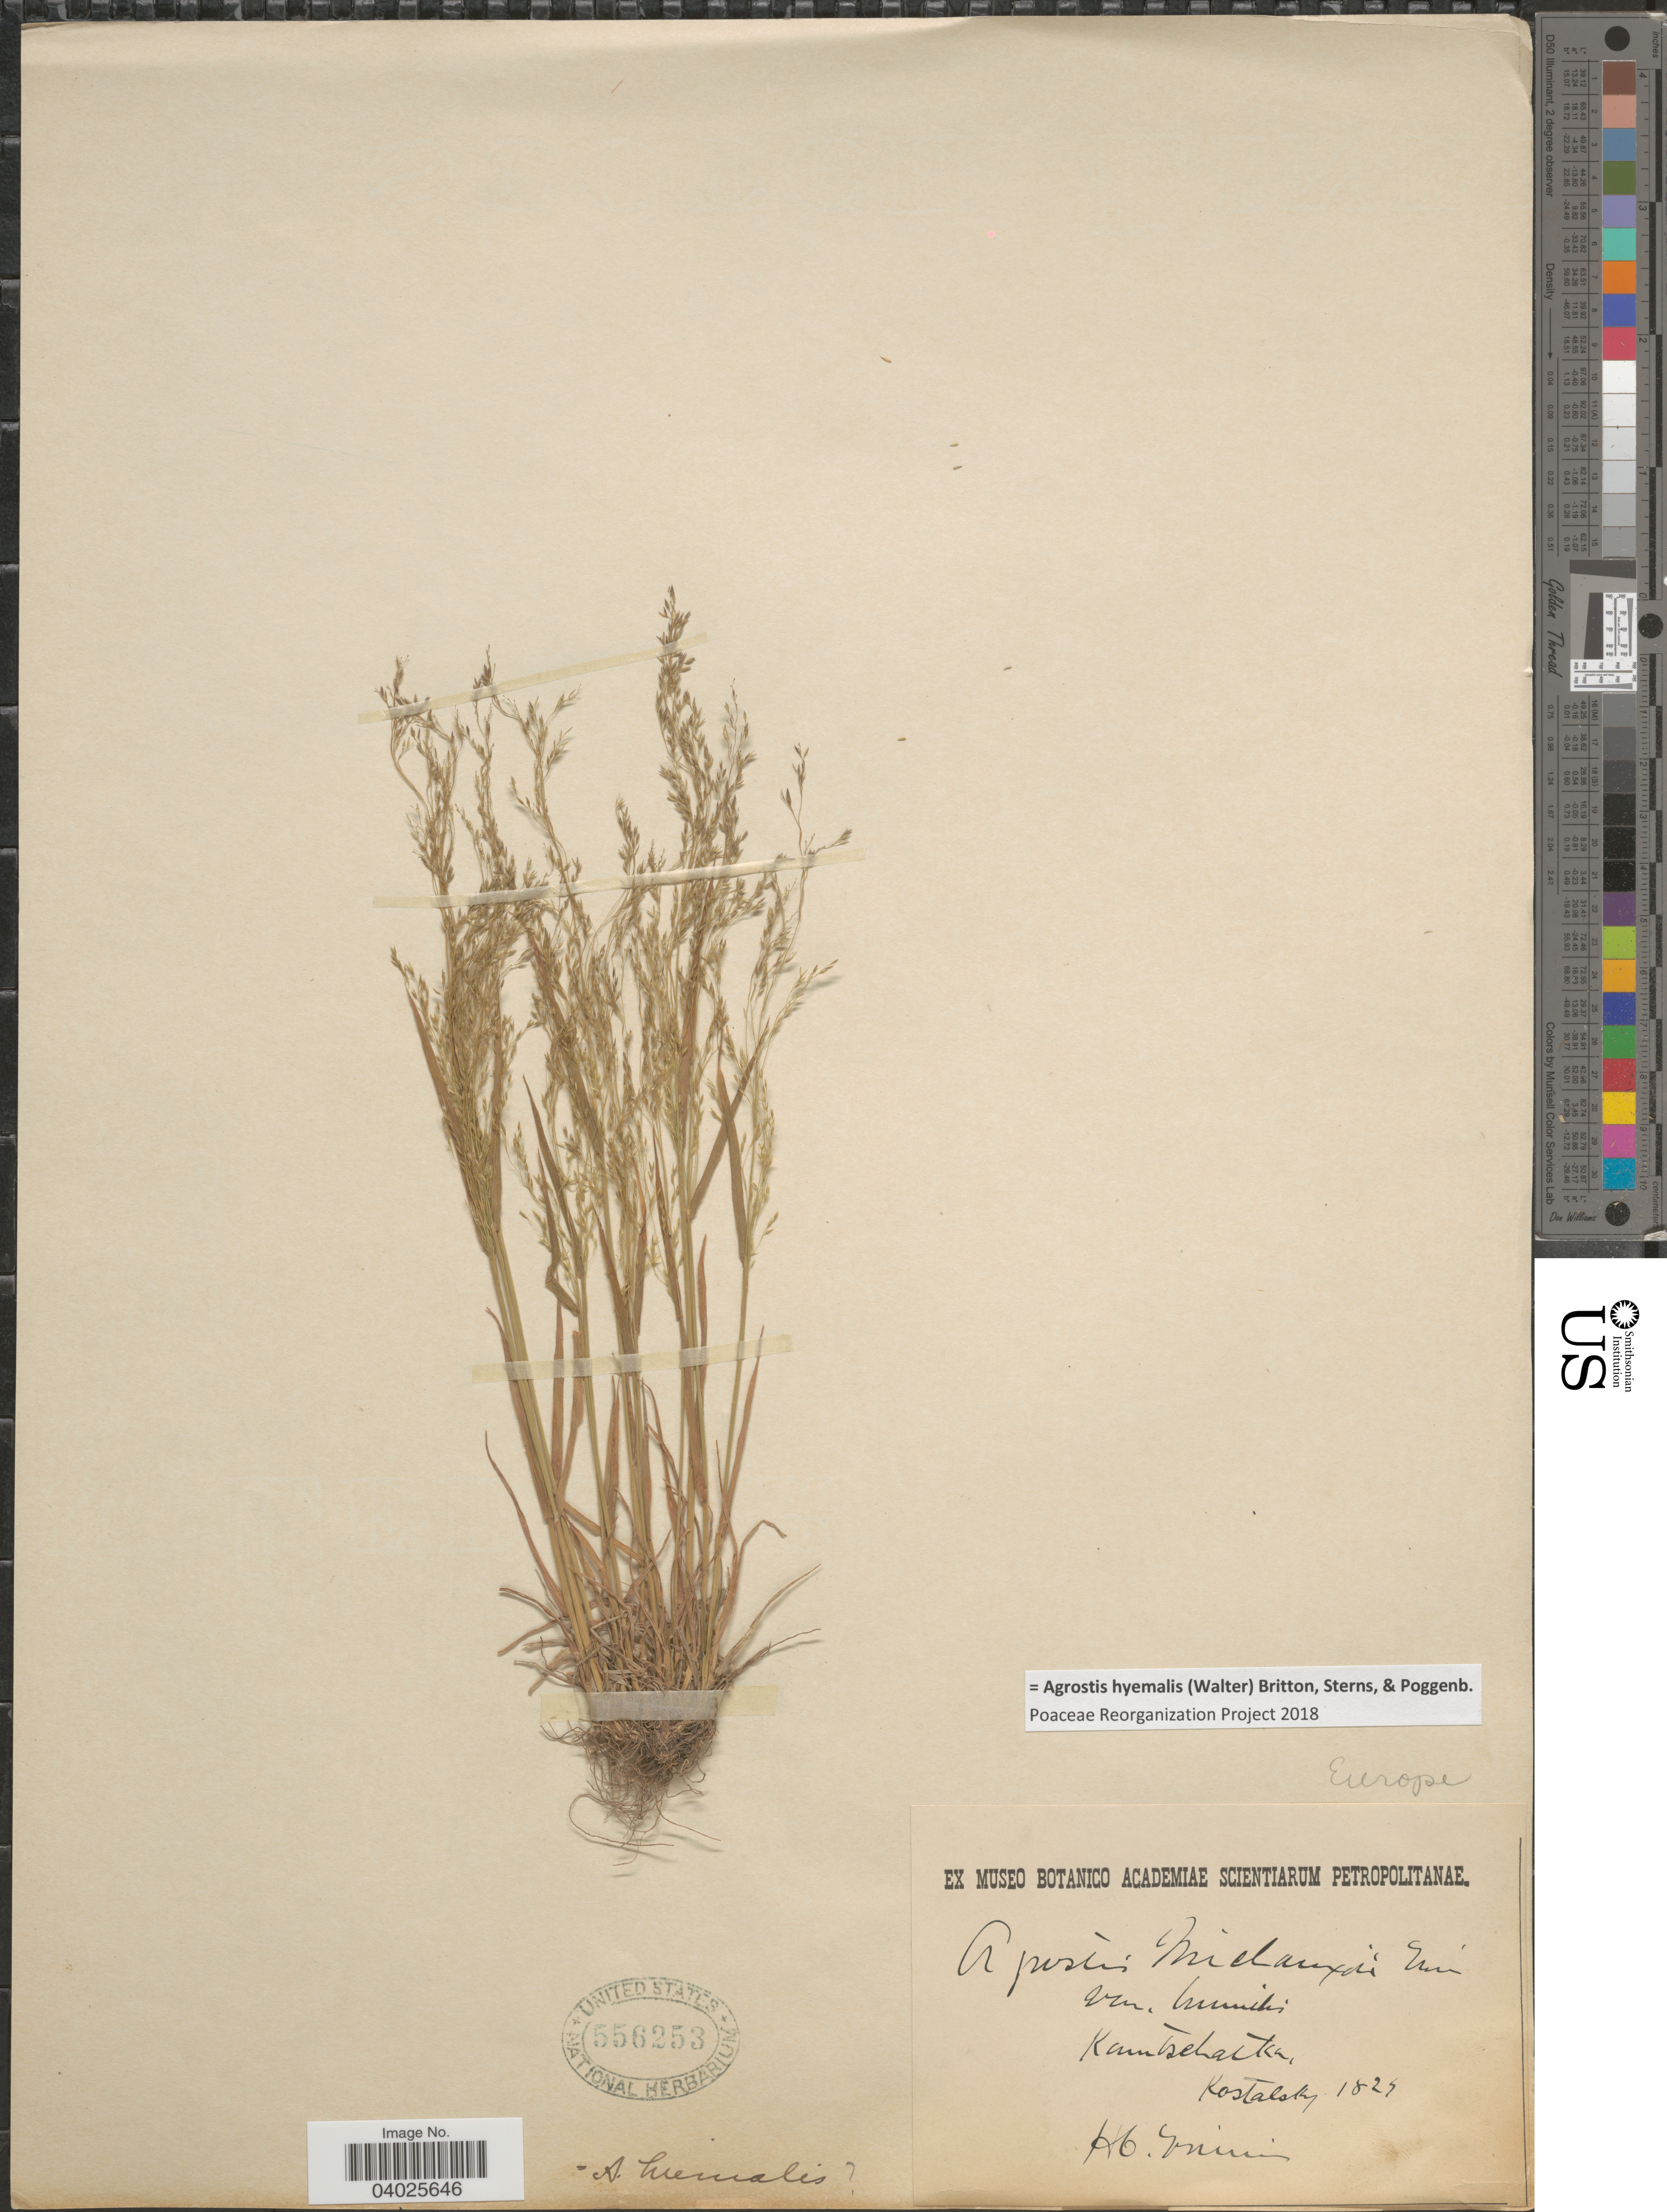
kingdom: Plantae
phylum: Tracheophyta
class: Liliopsida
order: Poales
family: Poaceae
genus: Agrostis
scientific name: Agrostis hyemalis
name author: (Walter) Britton et al.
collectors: Kostalsky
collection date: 1825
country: Russian Federation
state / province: Kamchatka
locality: Europe. Kamtschatka.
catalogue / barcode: US 556253